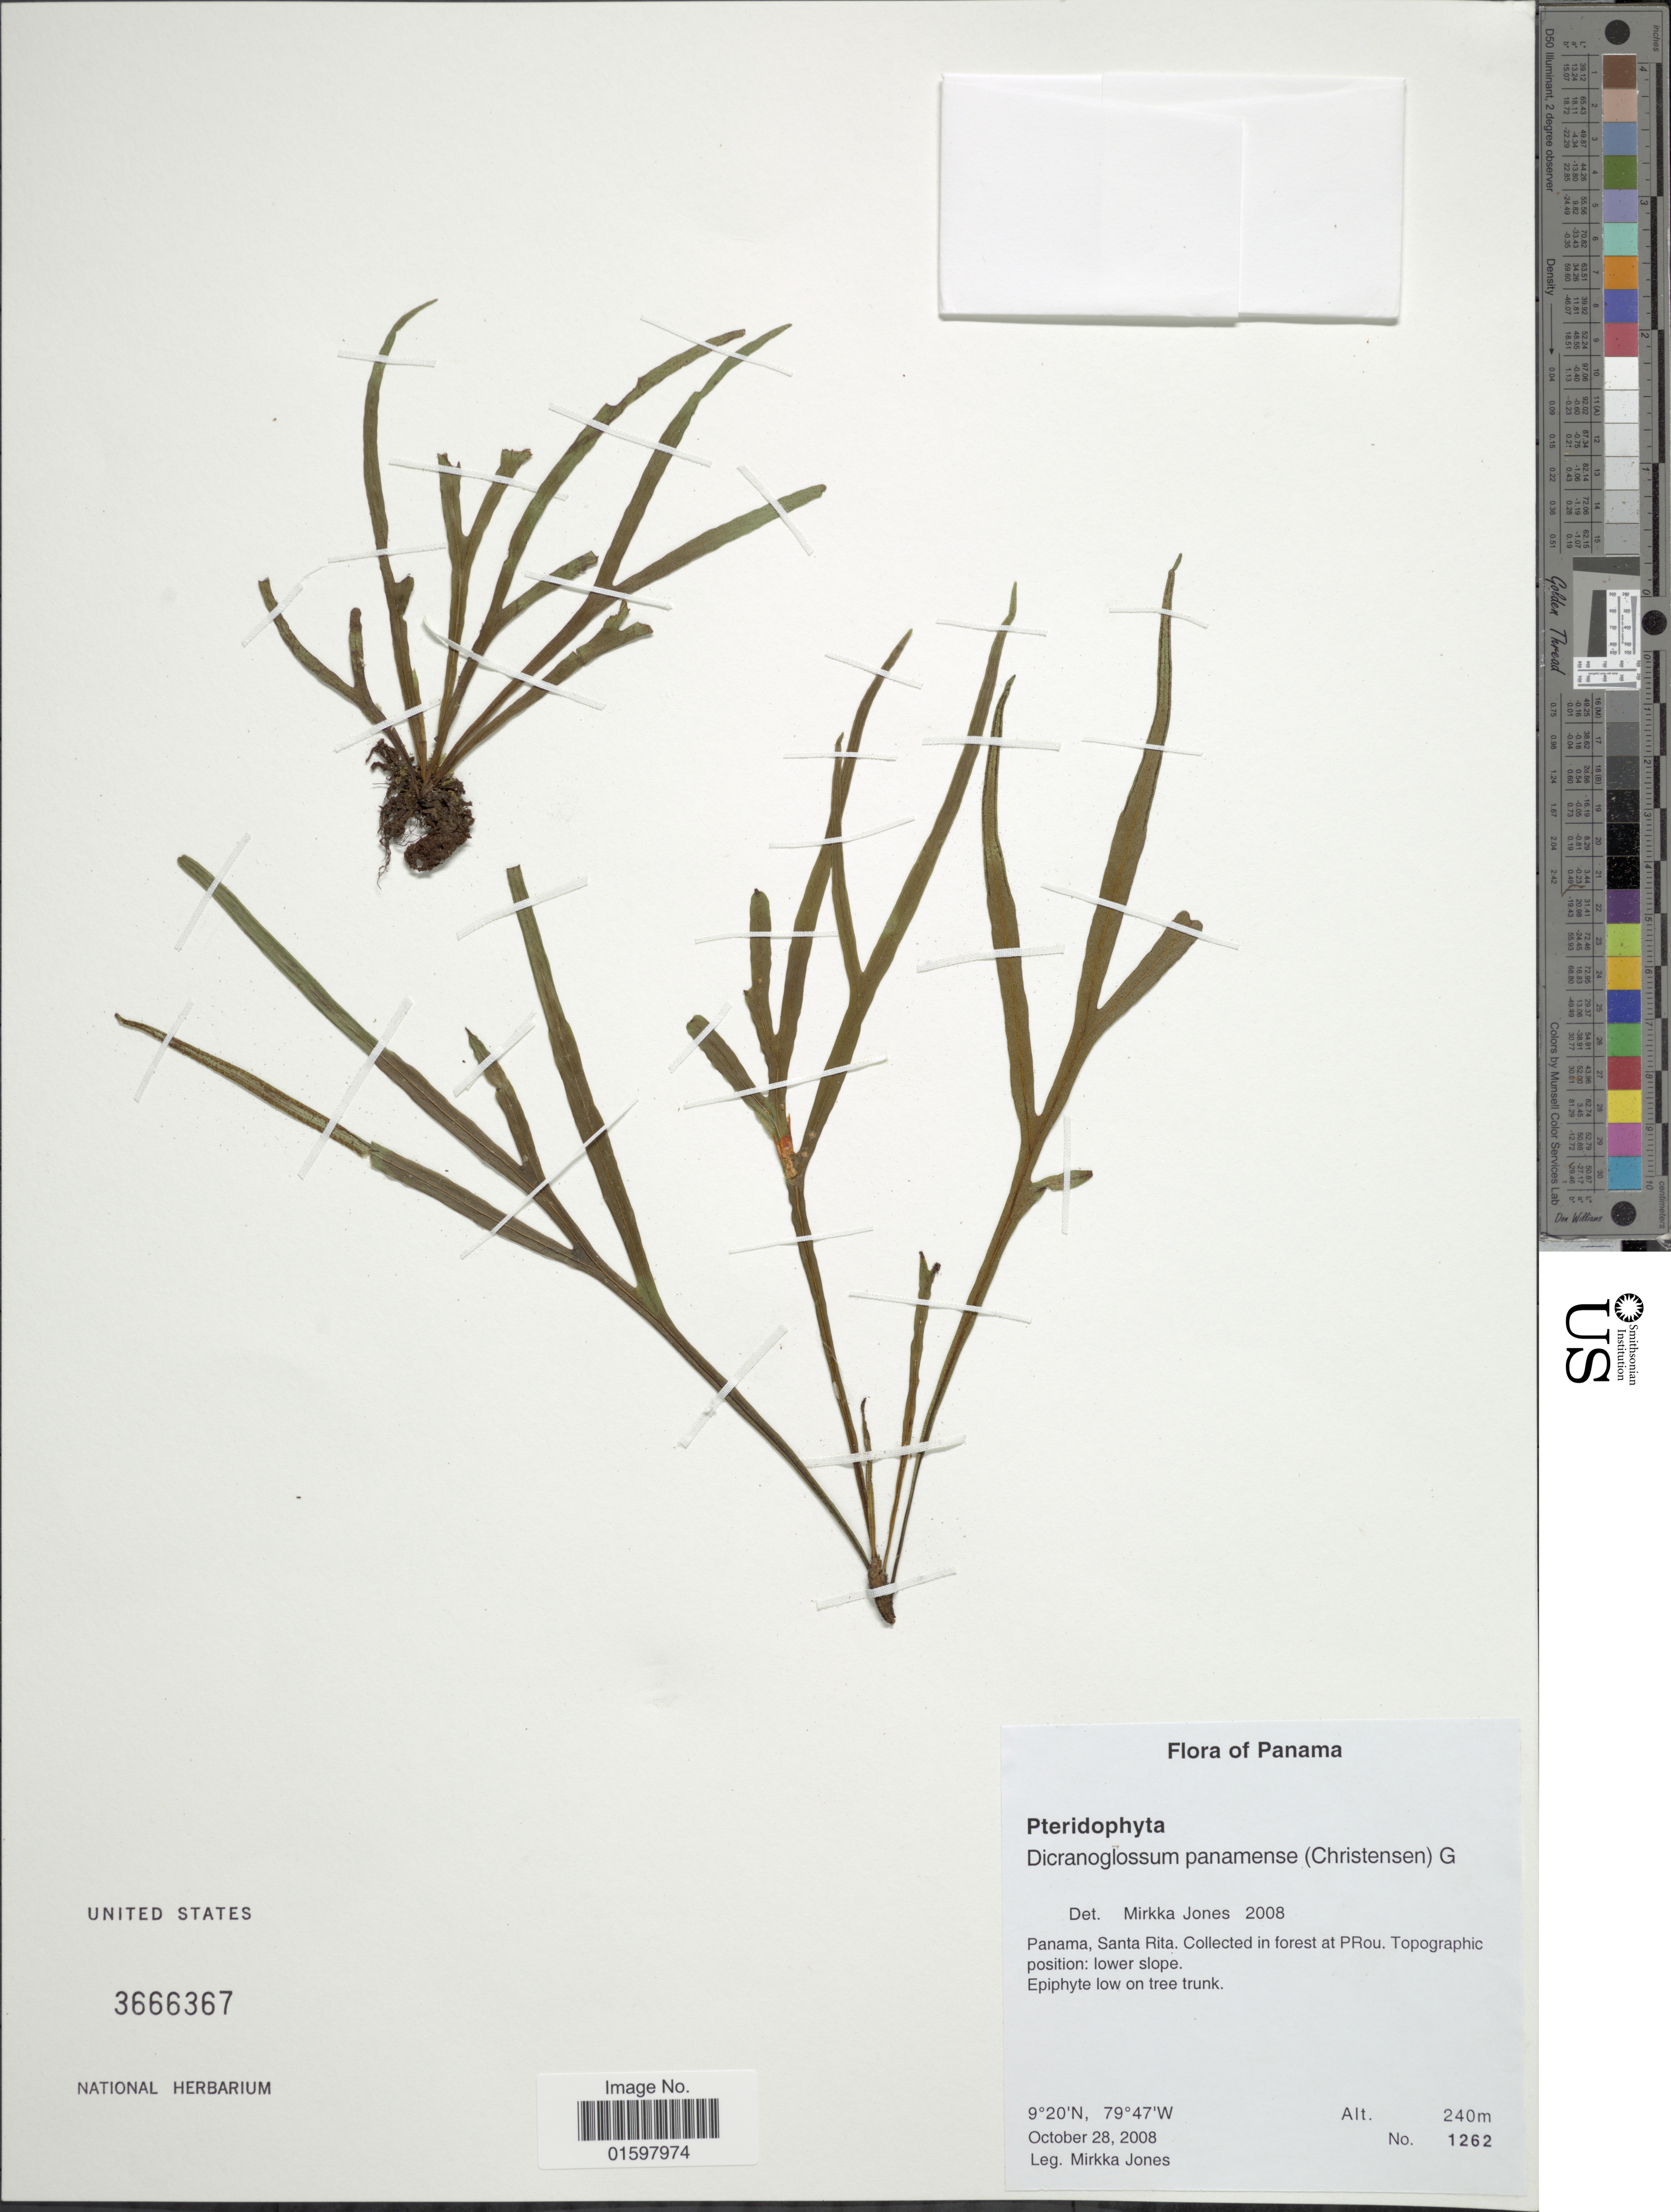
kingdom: Plantae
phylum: Tracheophyta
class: Polypodiopsida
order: Polypodiales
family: Polypodiaceae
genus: Pleopeltis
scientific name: Pleopeltis panamensis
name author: (Weath.) Pic. Serm.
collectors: M. Jones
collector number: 1262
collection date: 2008-10-28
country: Panama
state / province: Panamá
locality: Santa Rita. Collected in forest at PRou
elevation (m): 240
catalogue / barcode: US 3666367